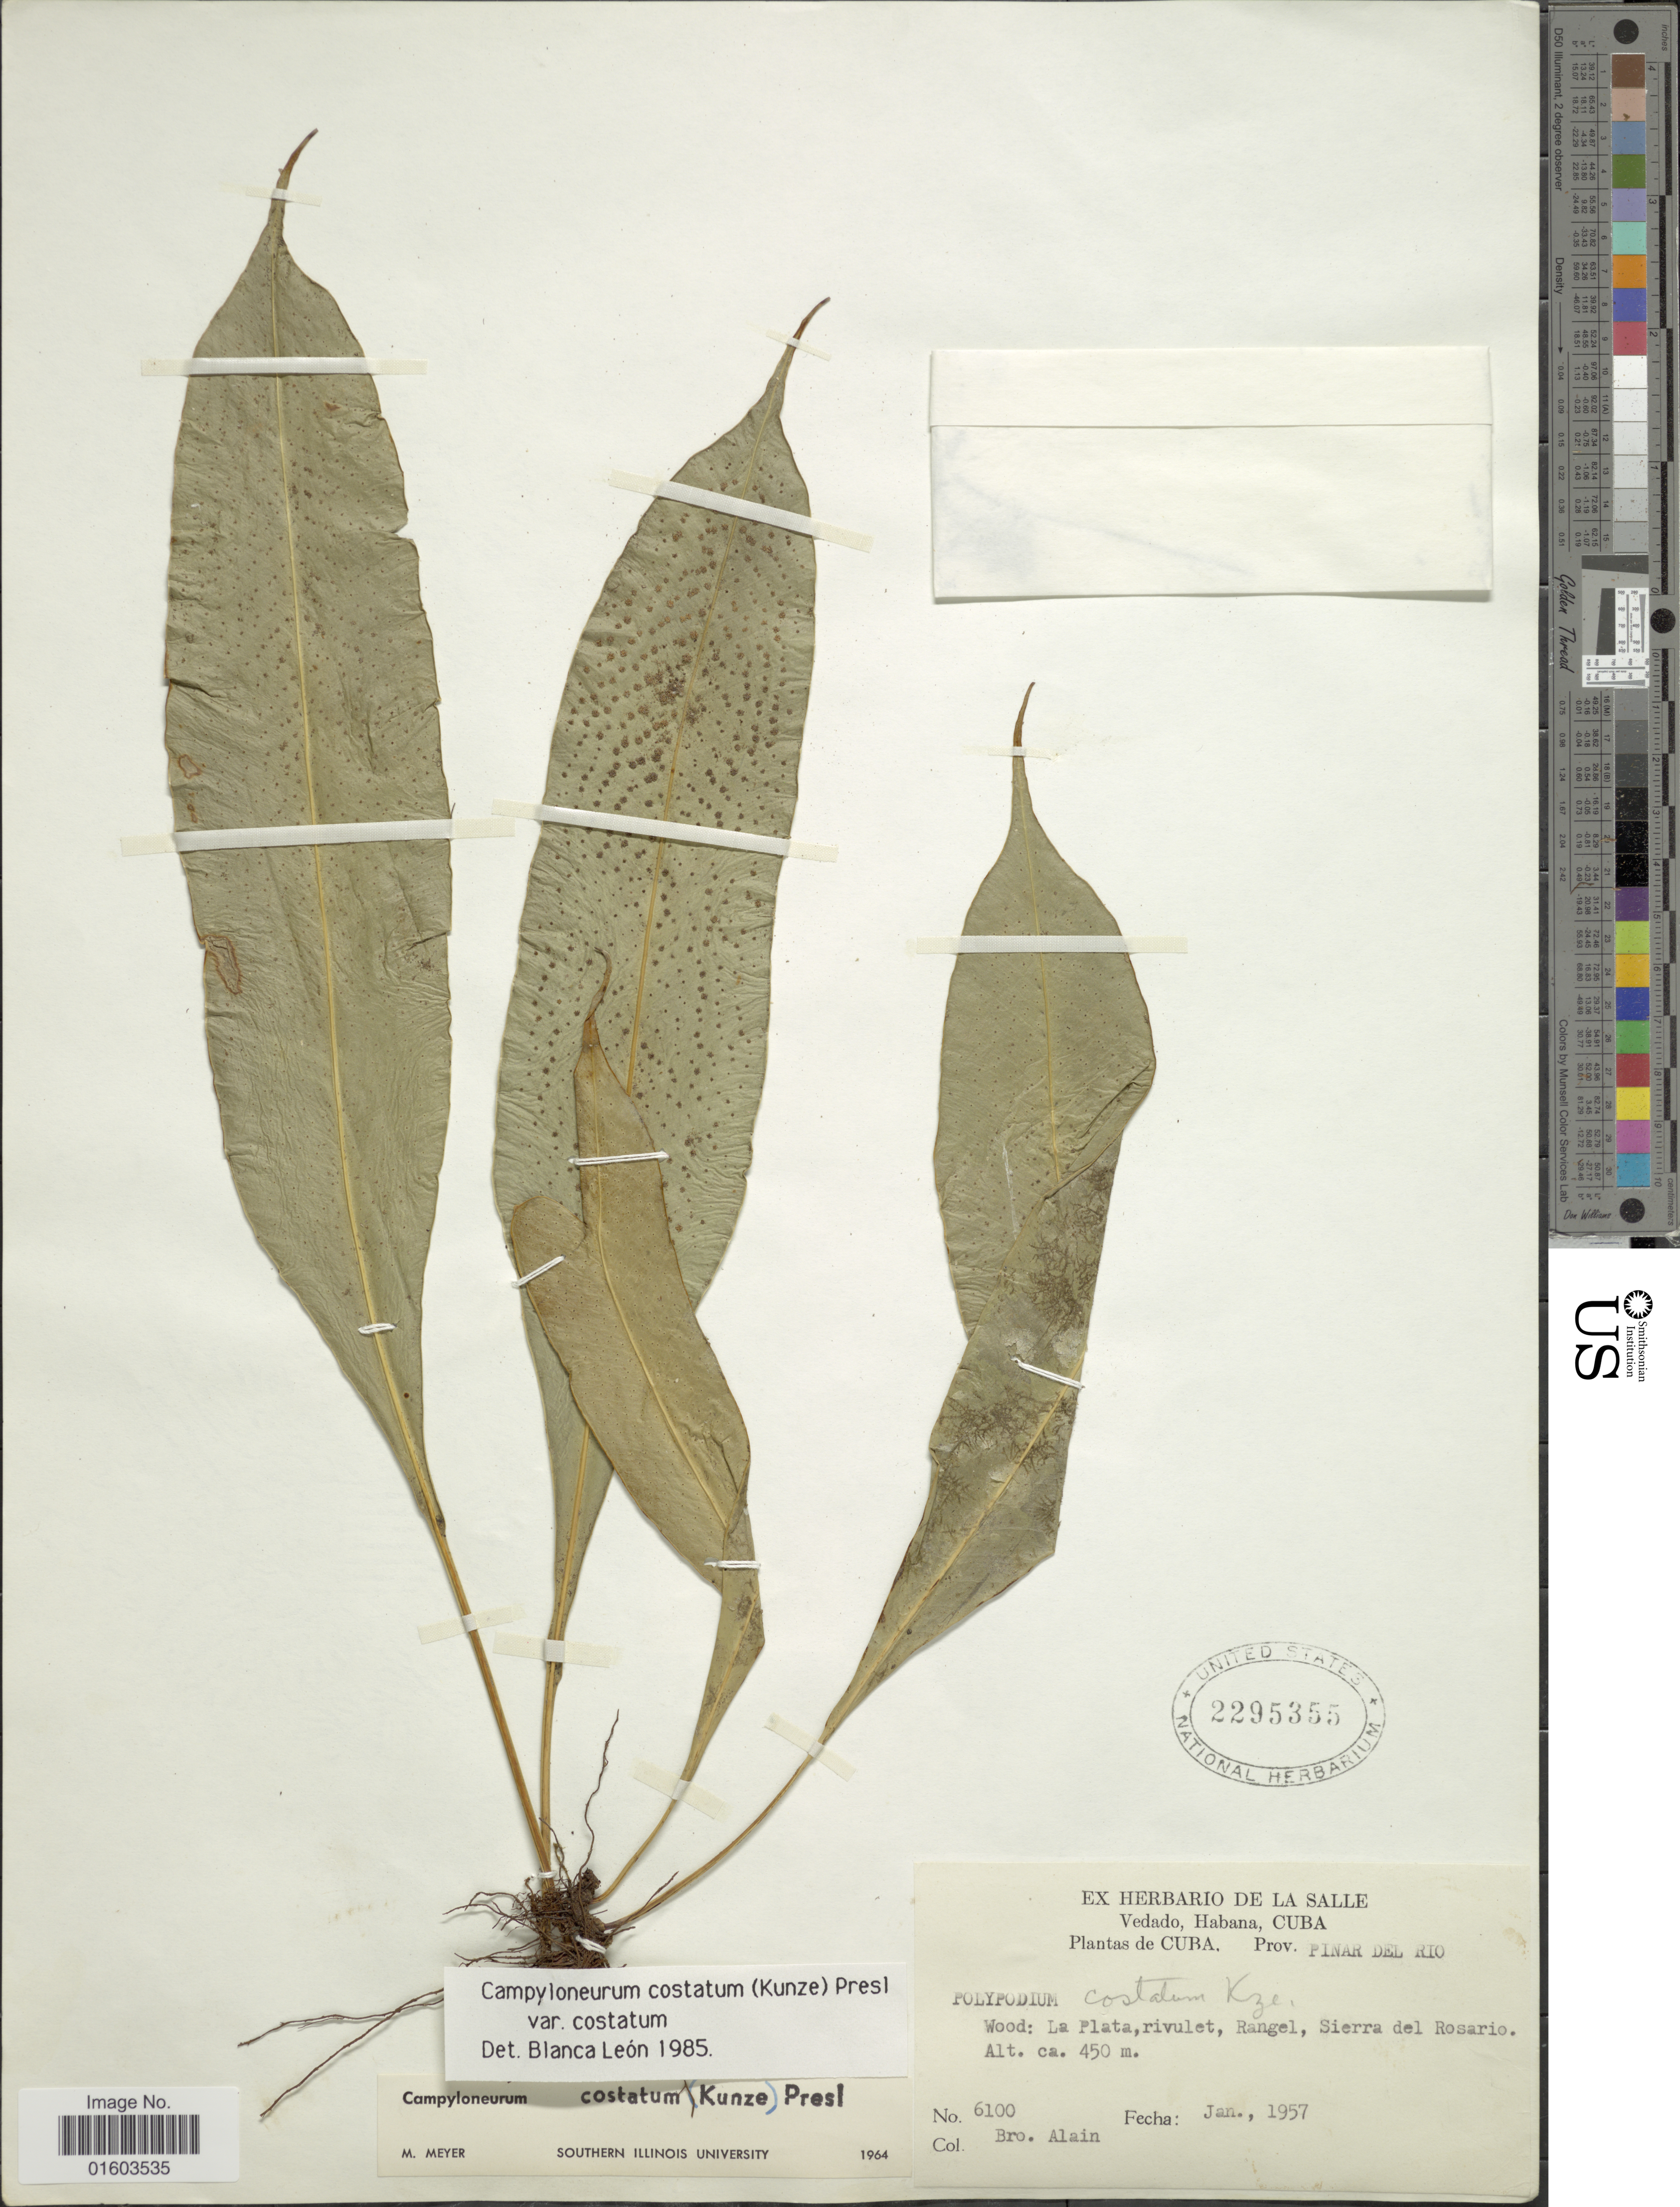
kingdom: Plantae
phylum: Tracheophyta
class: Polypodiopsida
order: Polypodiales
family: Polypodiaceae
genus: Campyloneurum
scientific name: Campyloneurum costatum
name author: (Kunze) C. Presl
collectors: A. H. Liogier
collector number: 6100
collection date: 1957-01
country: Cuba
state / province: Pinar del Río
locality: La Plata, rivulet, Rangel, Sierra del Rosario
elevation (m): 450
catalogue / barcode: US 2295355